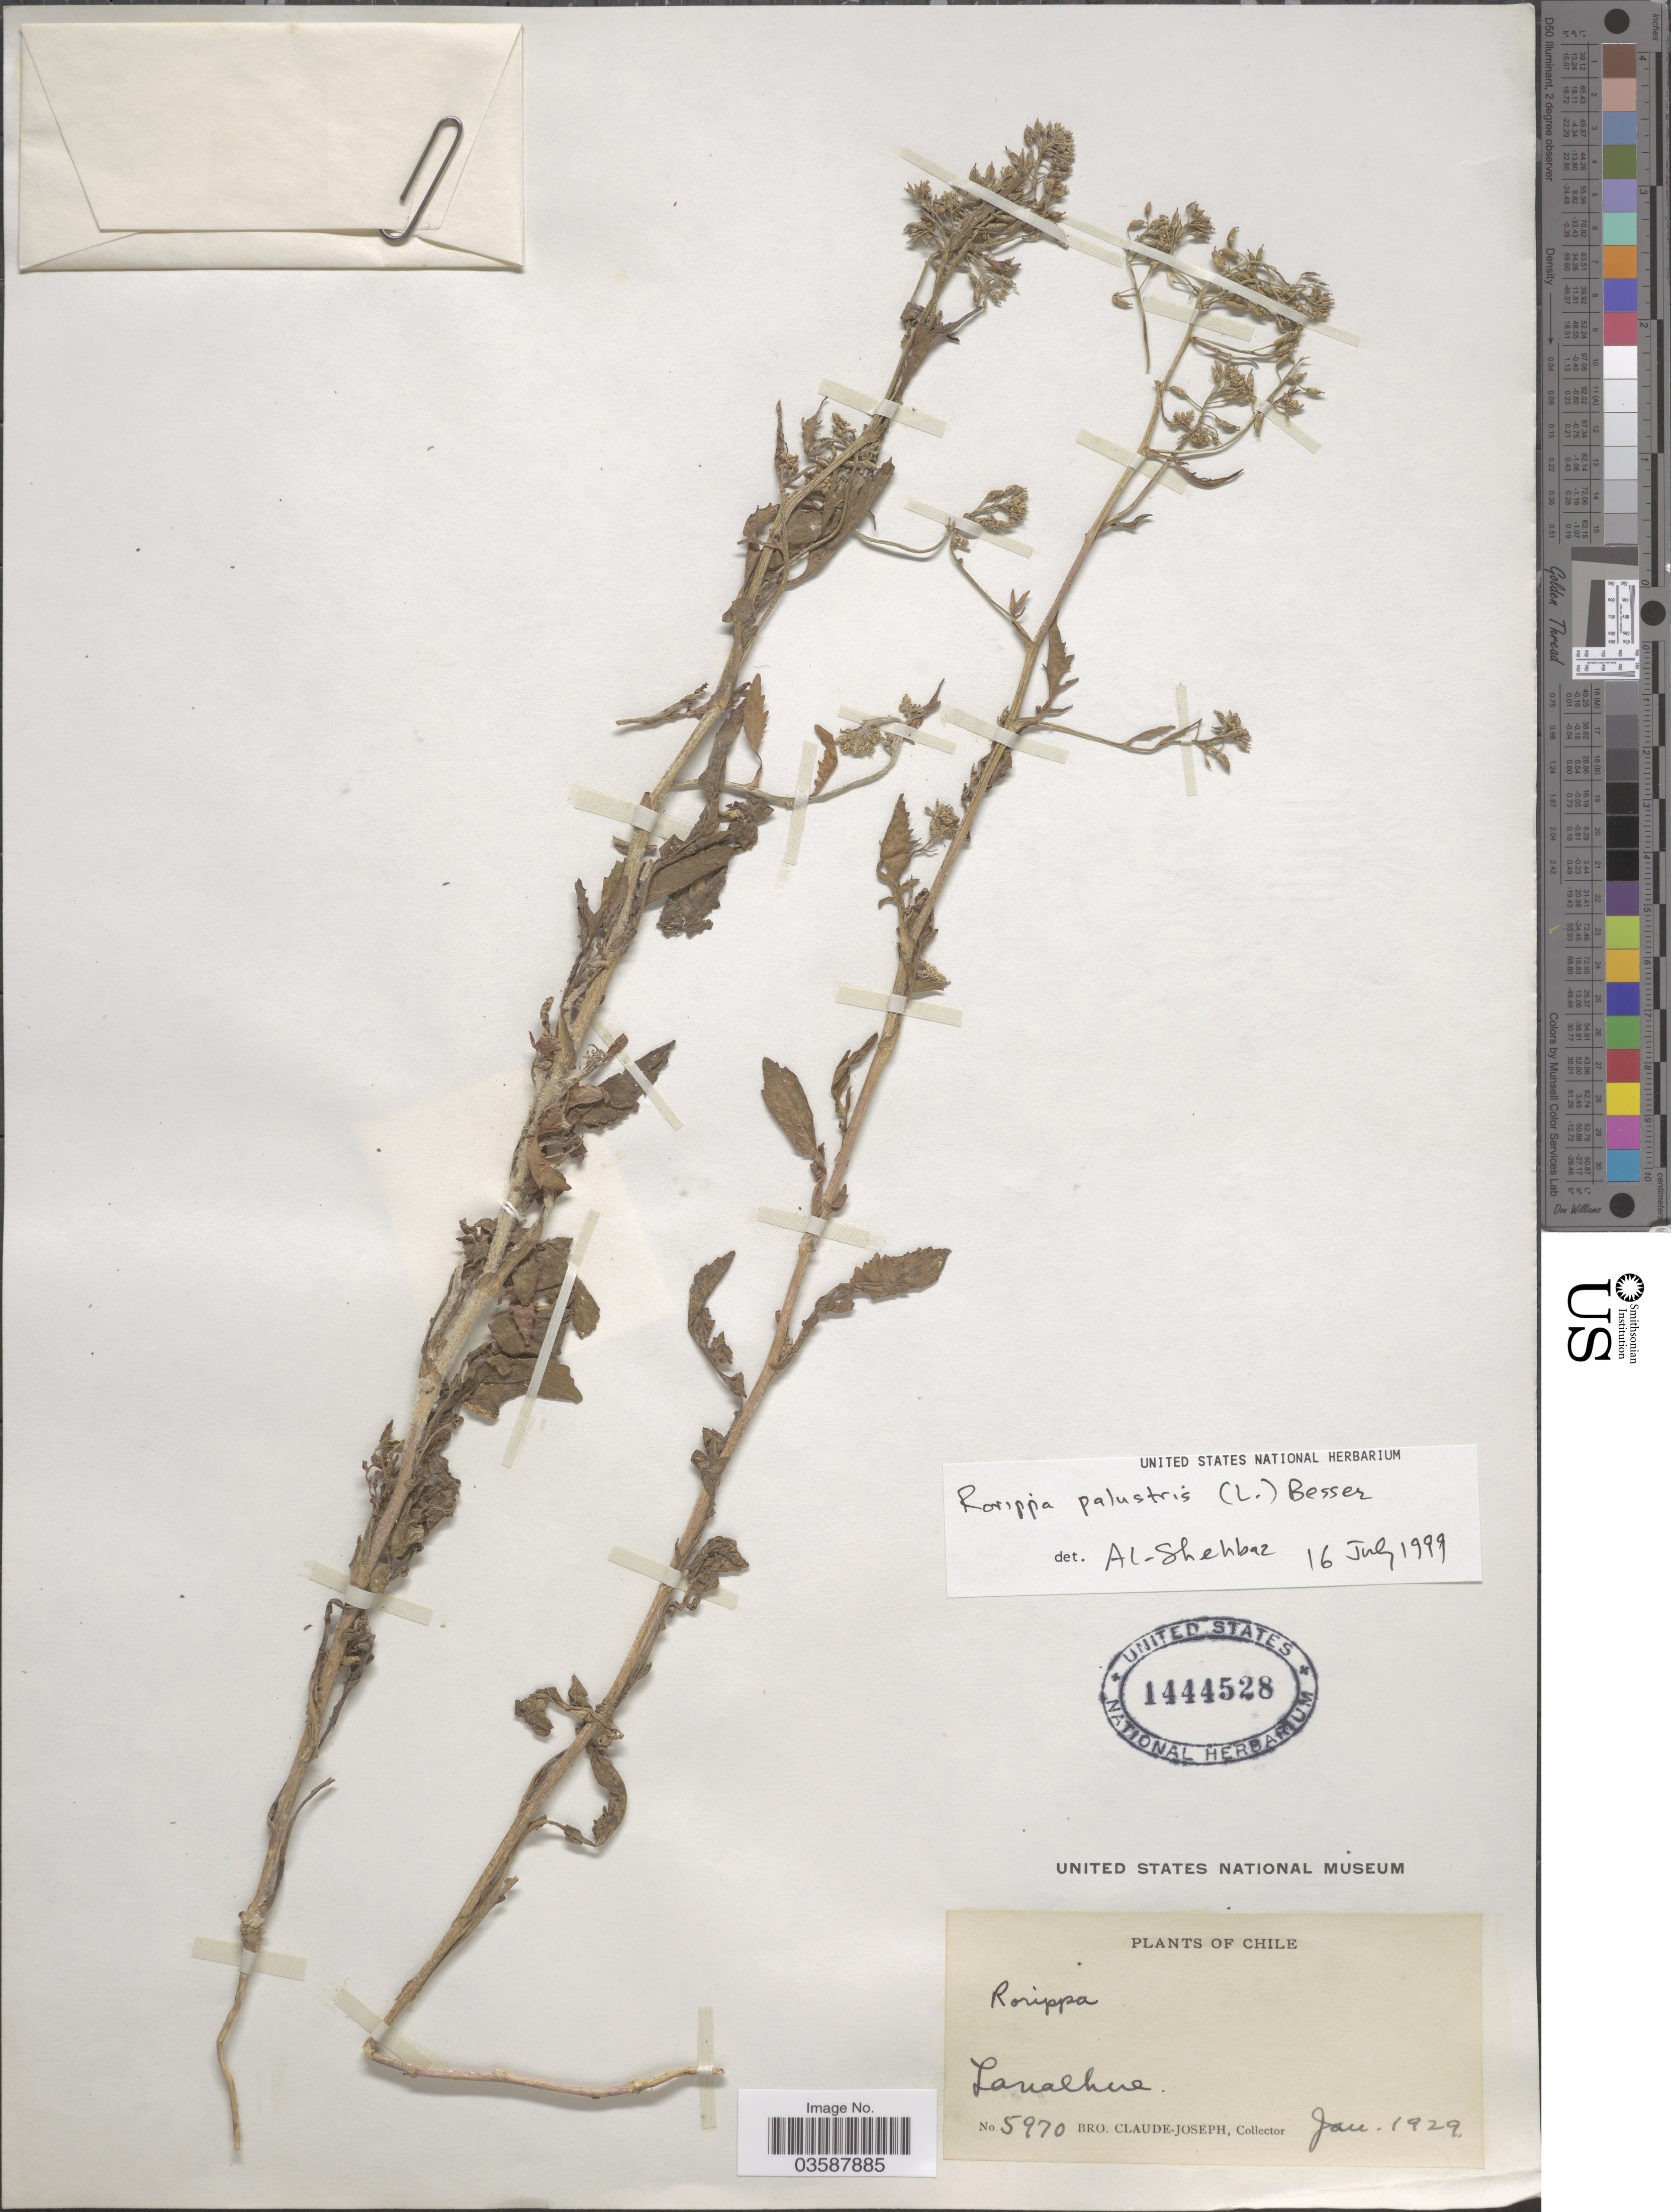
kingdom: Plantae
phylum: Tracheophyta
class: Magnoliopsida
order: Brassicales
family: Brassicaceae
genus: Rorippa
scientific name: Rorippa palustris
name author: (L.) Besser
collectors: Bro. Claude-Joseph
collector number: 5970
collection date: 1929-01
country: Chile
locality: Lanalhue.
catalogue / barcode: US 1444528